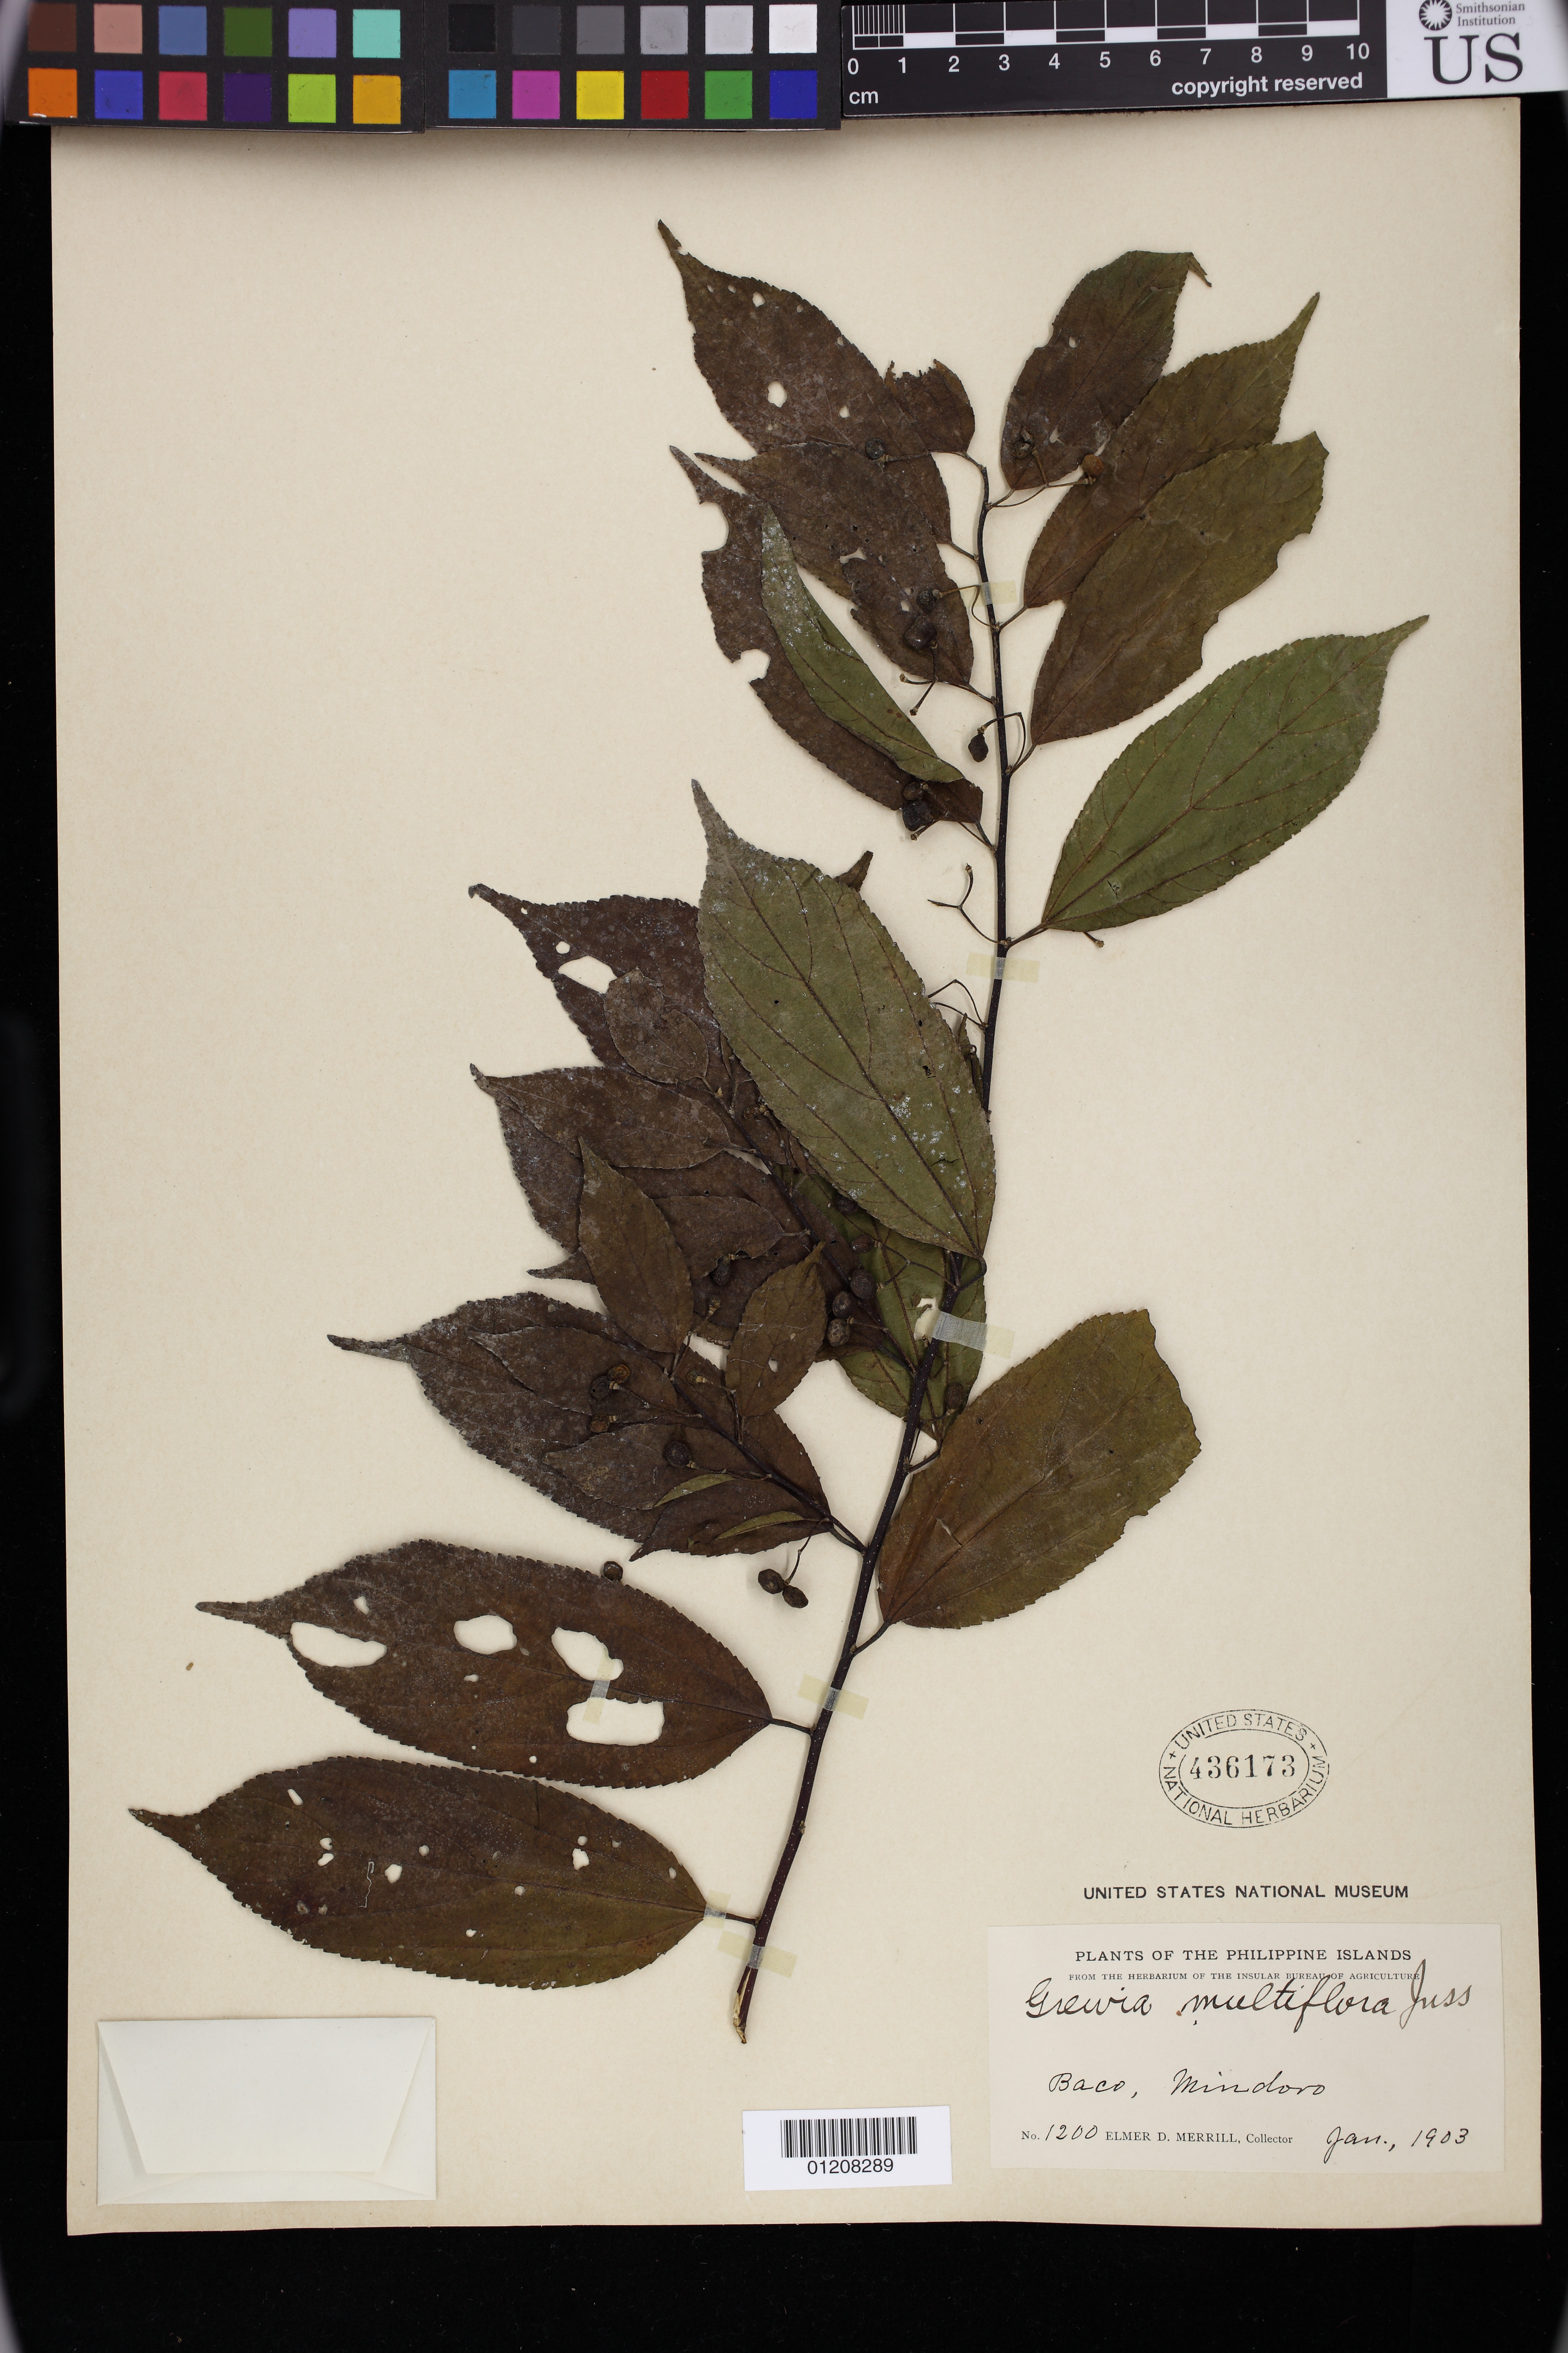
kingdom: Plantae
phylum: Tracheophyta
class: Magnoliopsida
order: Malvales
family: Malvaceae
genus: Grewia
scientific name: Grewia multiflora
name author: Juss.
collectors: E. D. Merrill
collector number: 1200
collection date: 1903-01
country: Philippines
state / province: Mimaropa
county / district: Oriental Mindoro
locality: Baco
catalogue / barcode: US 436173